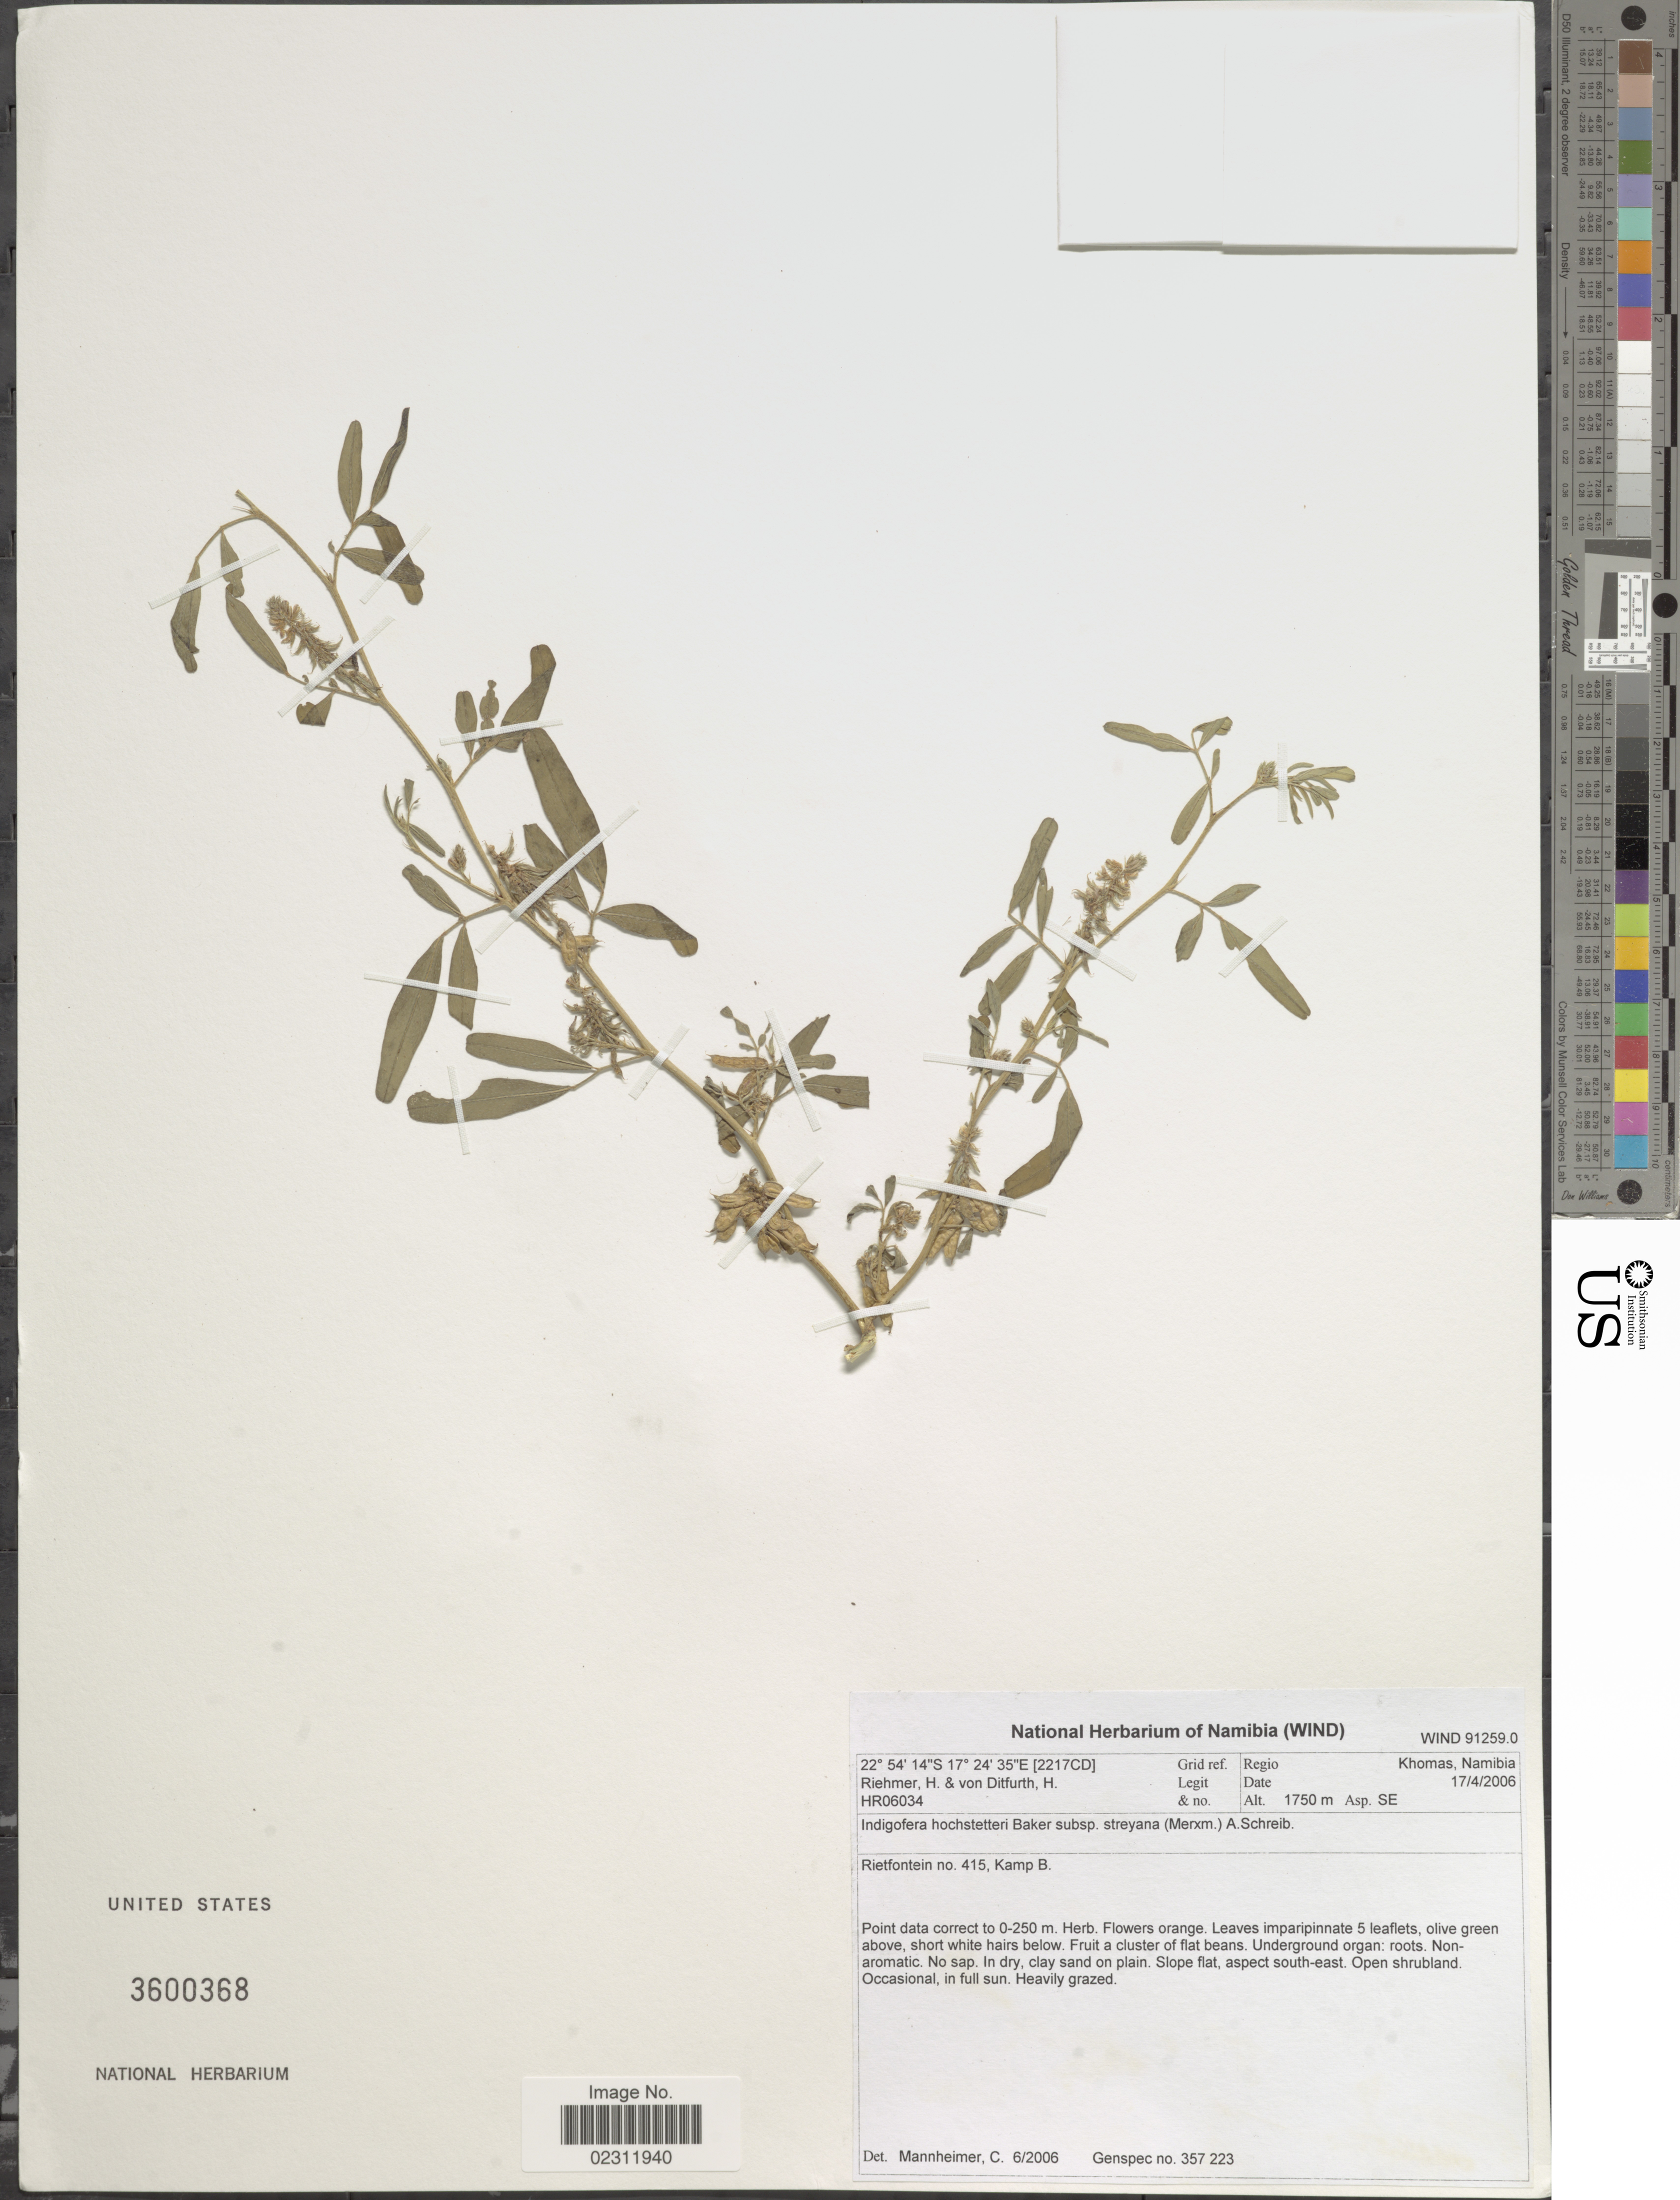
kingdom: Plantae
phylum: Tracheophyta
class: Magnoliopsida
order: Fabales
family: Fabaceae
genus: Indigofera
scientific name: Indigofera hochstetteri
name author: Baker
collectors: H. Riehmer & H. Von Ditfurth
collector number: HR6034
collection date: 2006-04-17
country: Namibia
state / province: Khomas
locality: Rietfontein no 415, Kamp B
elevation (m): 1750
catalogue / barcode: US 3600368